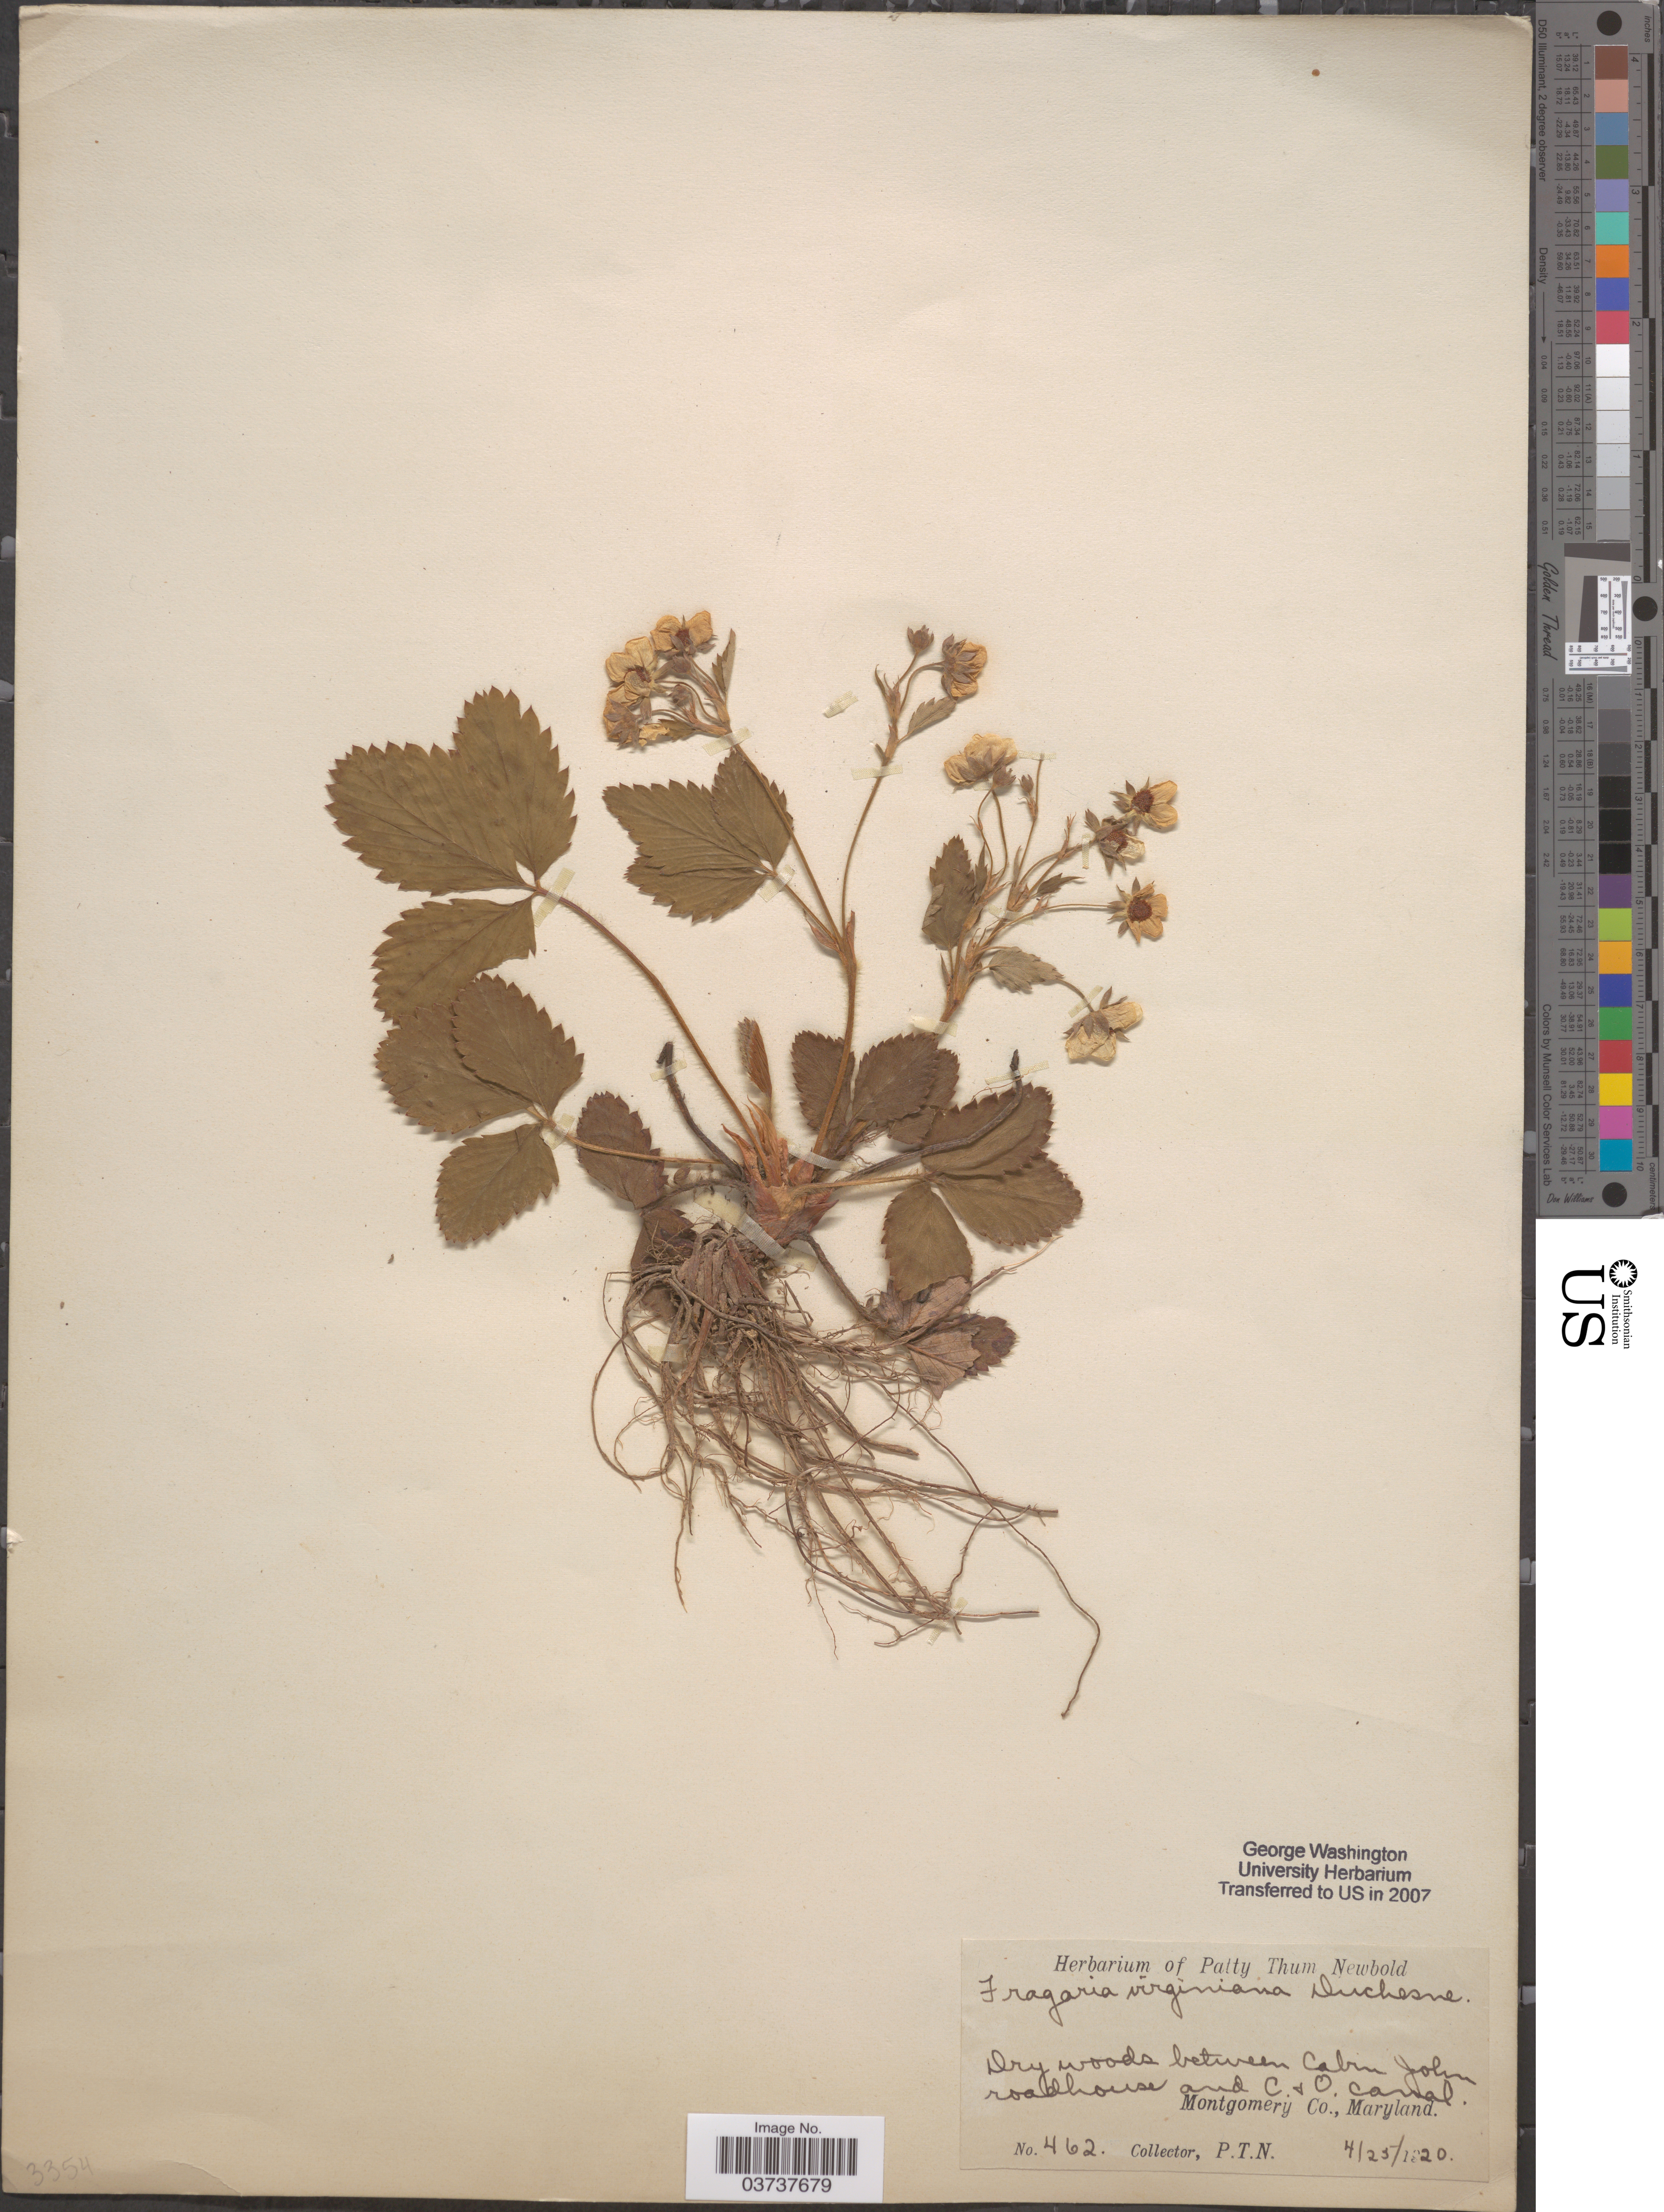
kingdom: Plantae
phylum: Tracheophyta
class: Magnoliopsida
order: Rosales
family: Rosaceae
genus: Fragaria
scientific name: Fragaria virginiana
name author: Mill.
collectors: P. Newbold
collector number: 462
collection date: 1920-04-25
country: United States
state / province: Maryland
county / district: Montgomery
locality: Between Cabin John roadhouse and C + O Canal. Montgomery Co.